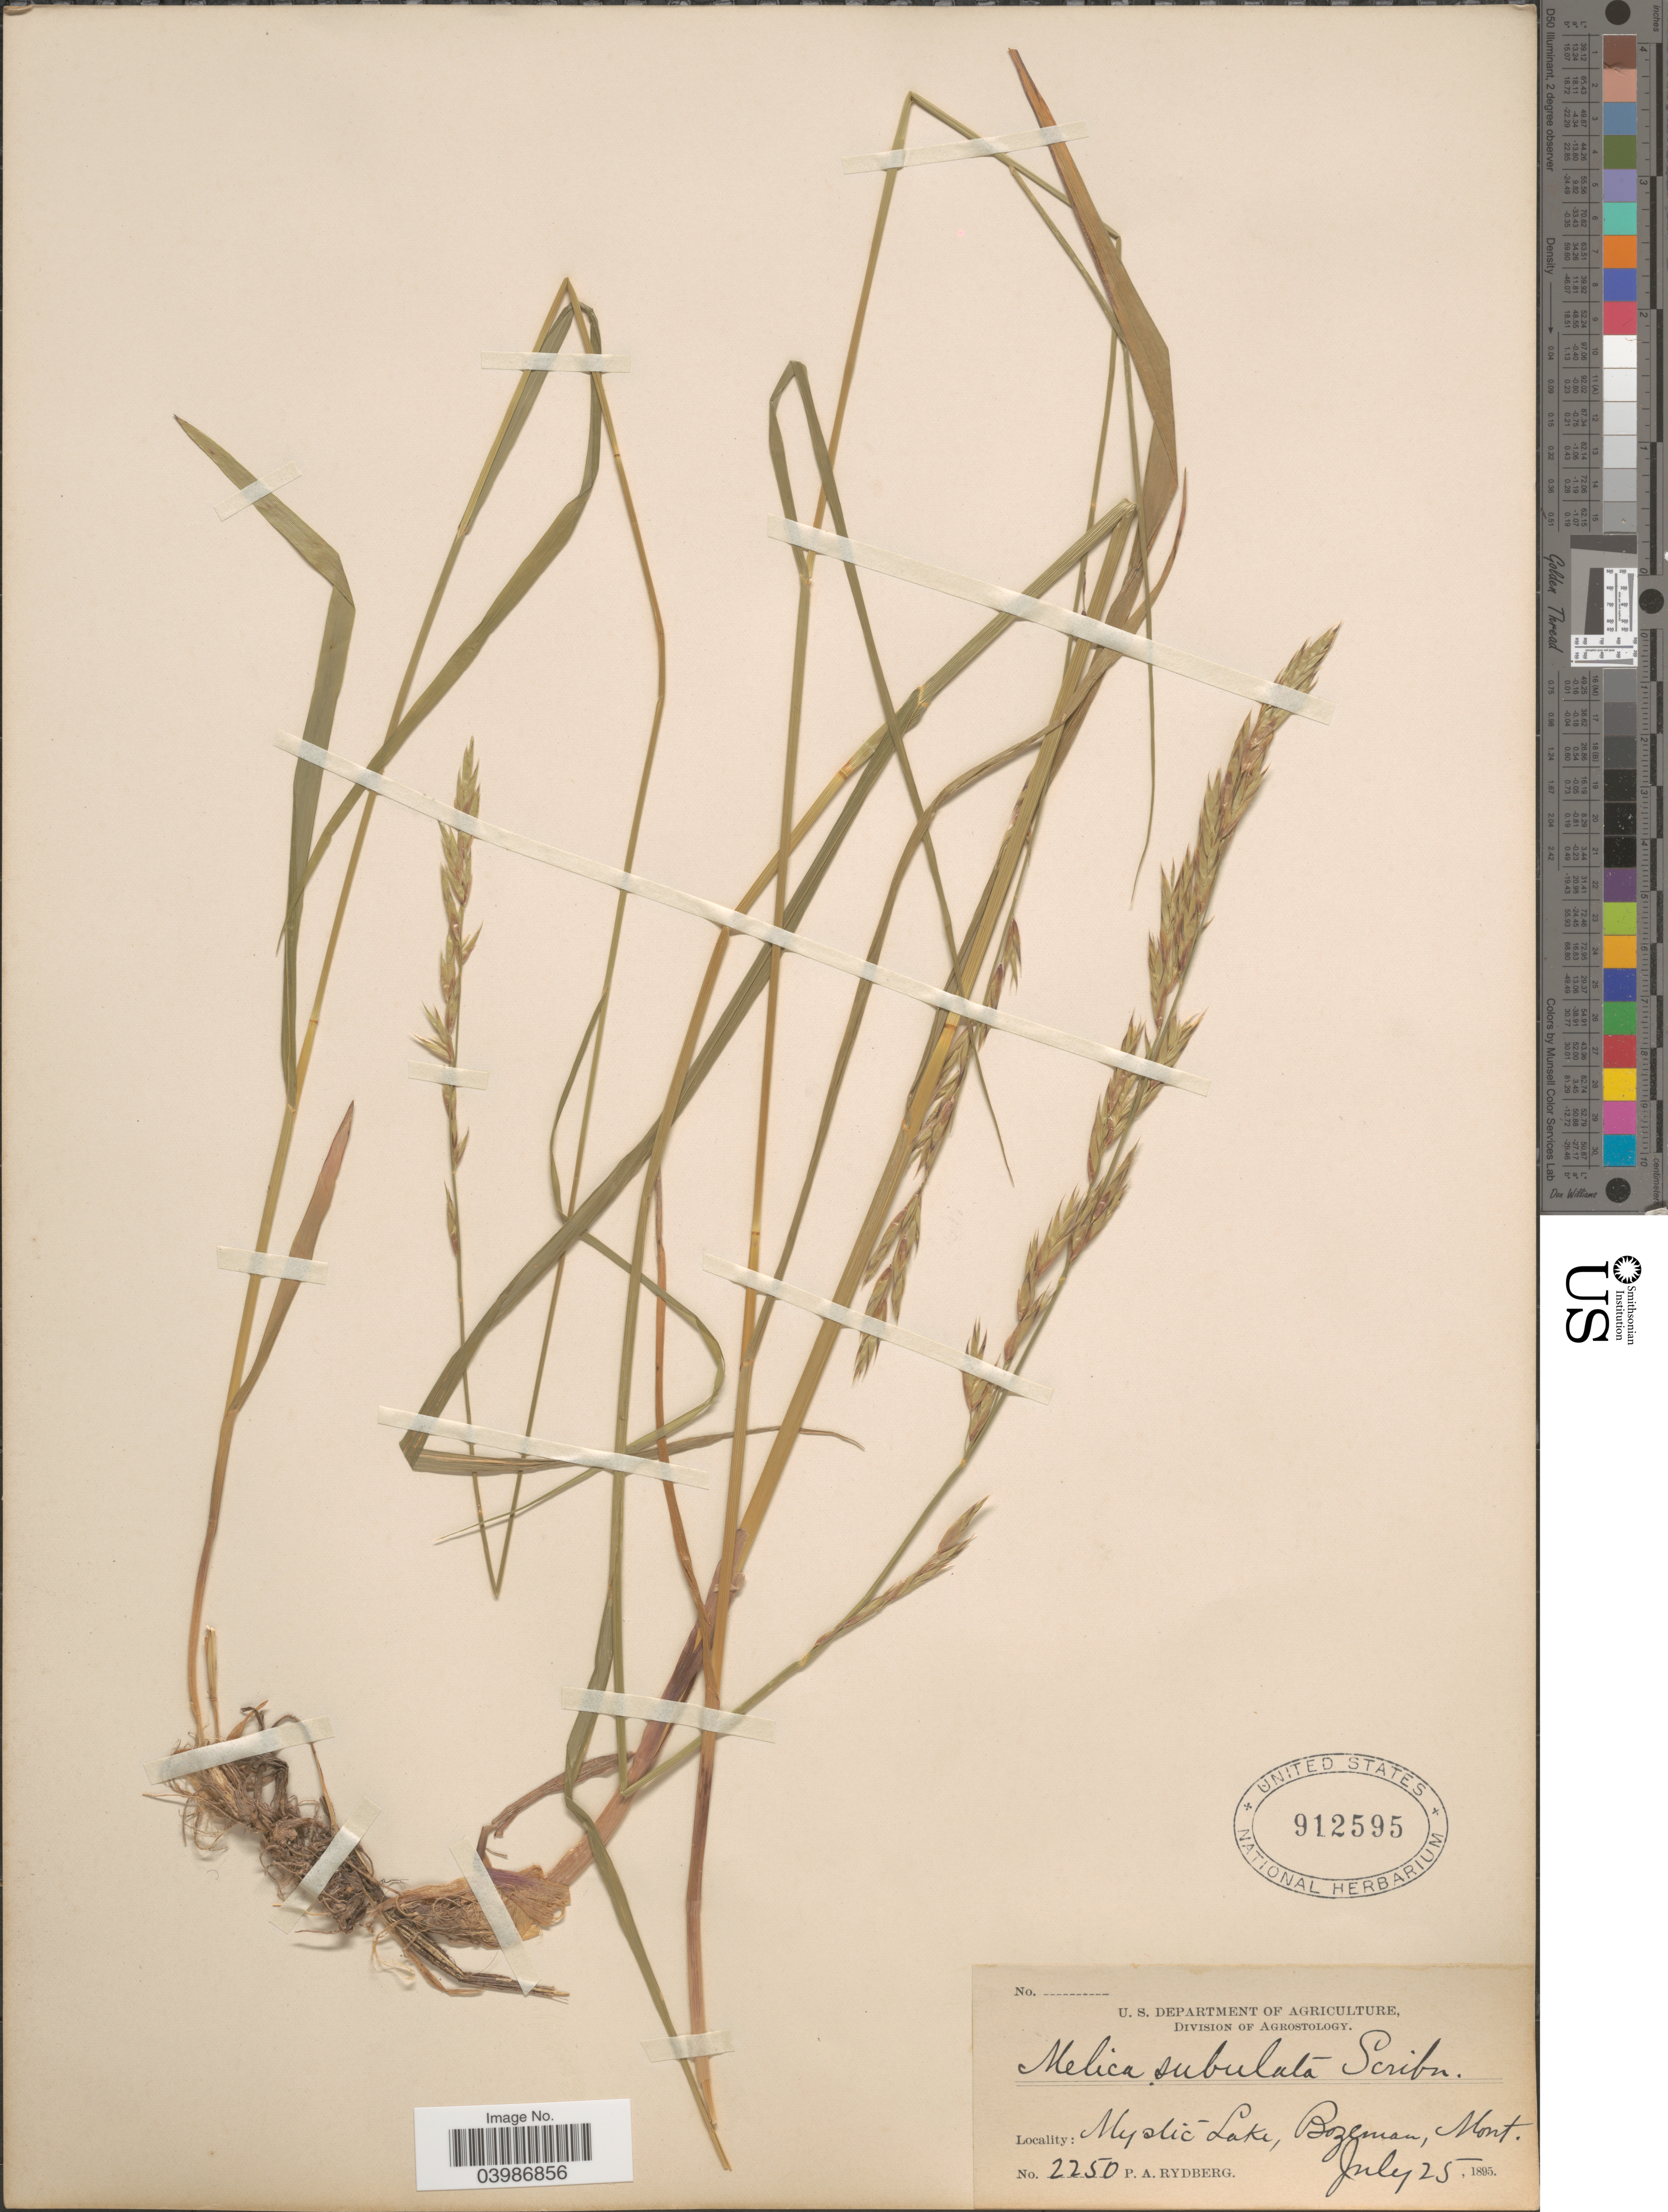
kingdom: Plantae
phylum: Tracheophyta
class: Liliopsida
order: Poales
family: Poaceae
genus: Melica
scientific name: Melica subulata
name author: (Griseb.) Scribn.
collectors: P. A. Rydberg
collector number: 2250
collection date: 1895-07-25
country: United States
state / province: Montana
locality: Mystic Lake, Bozeman.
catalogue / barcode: US 912595